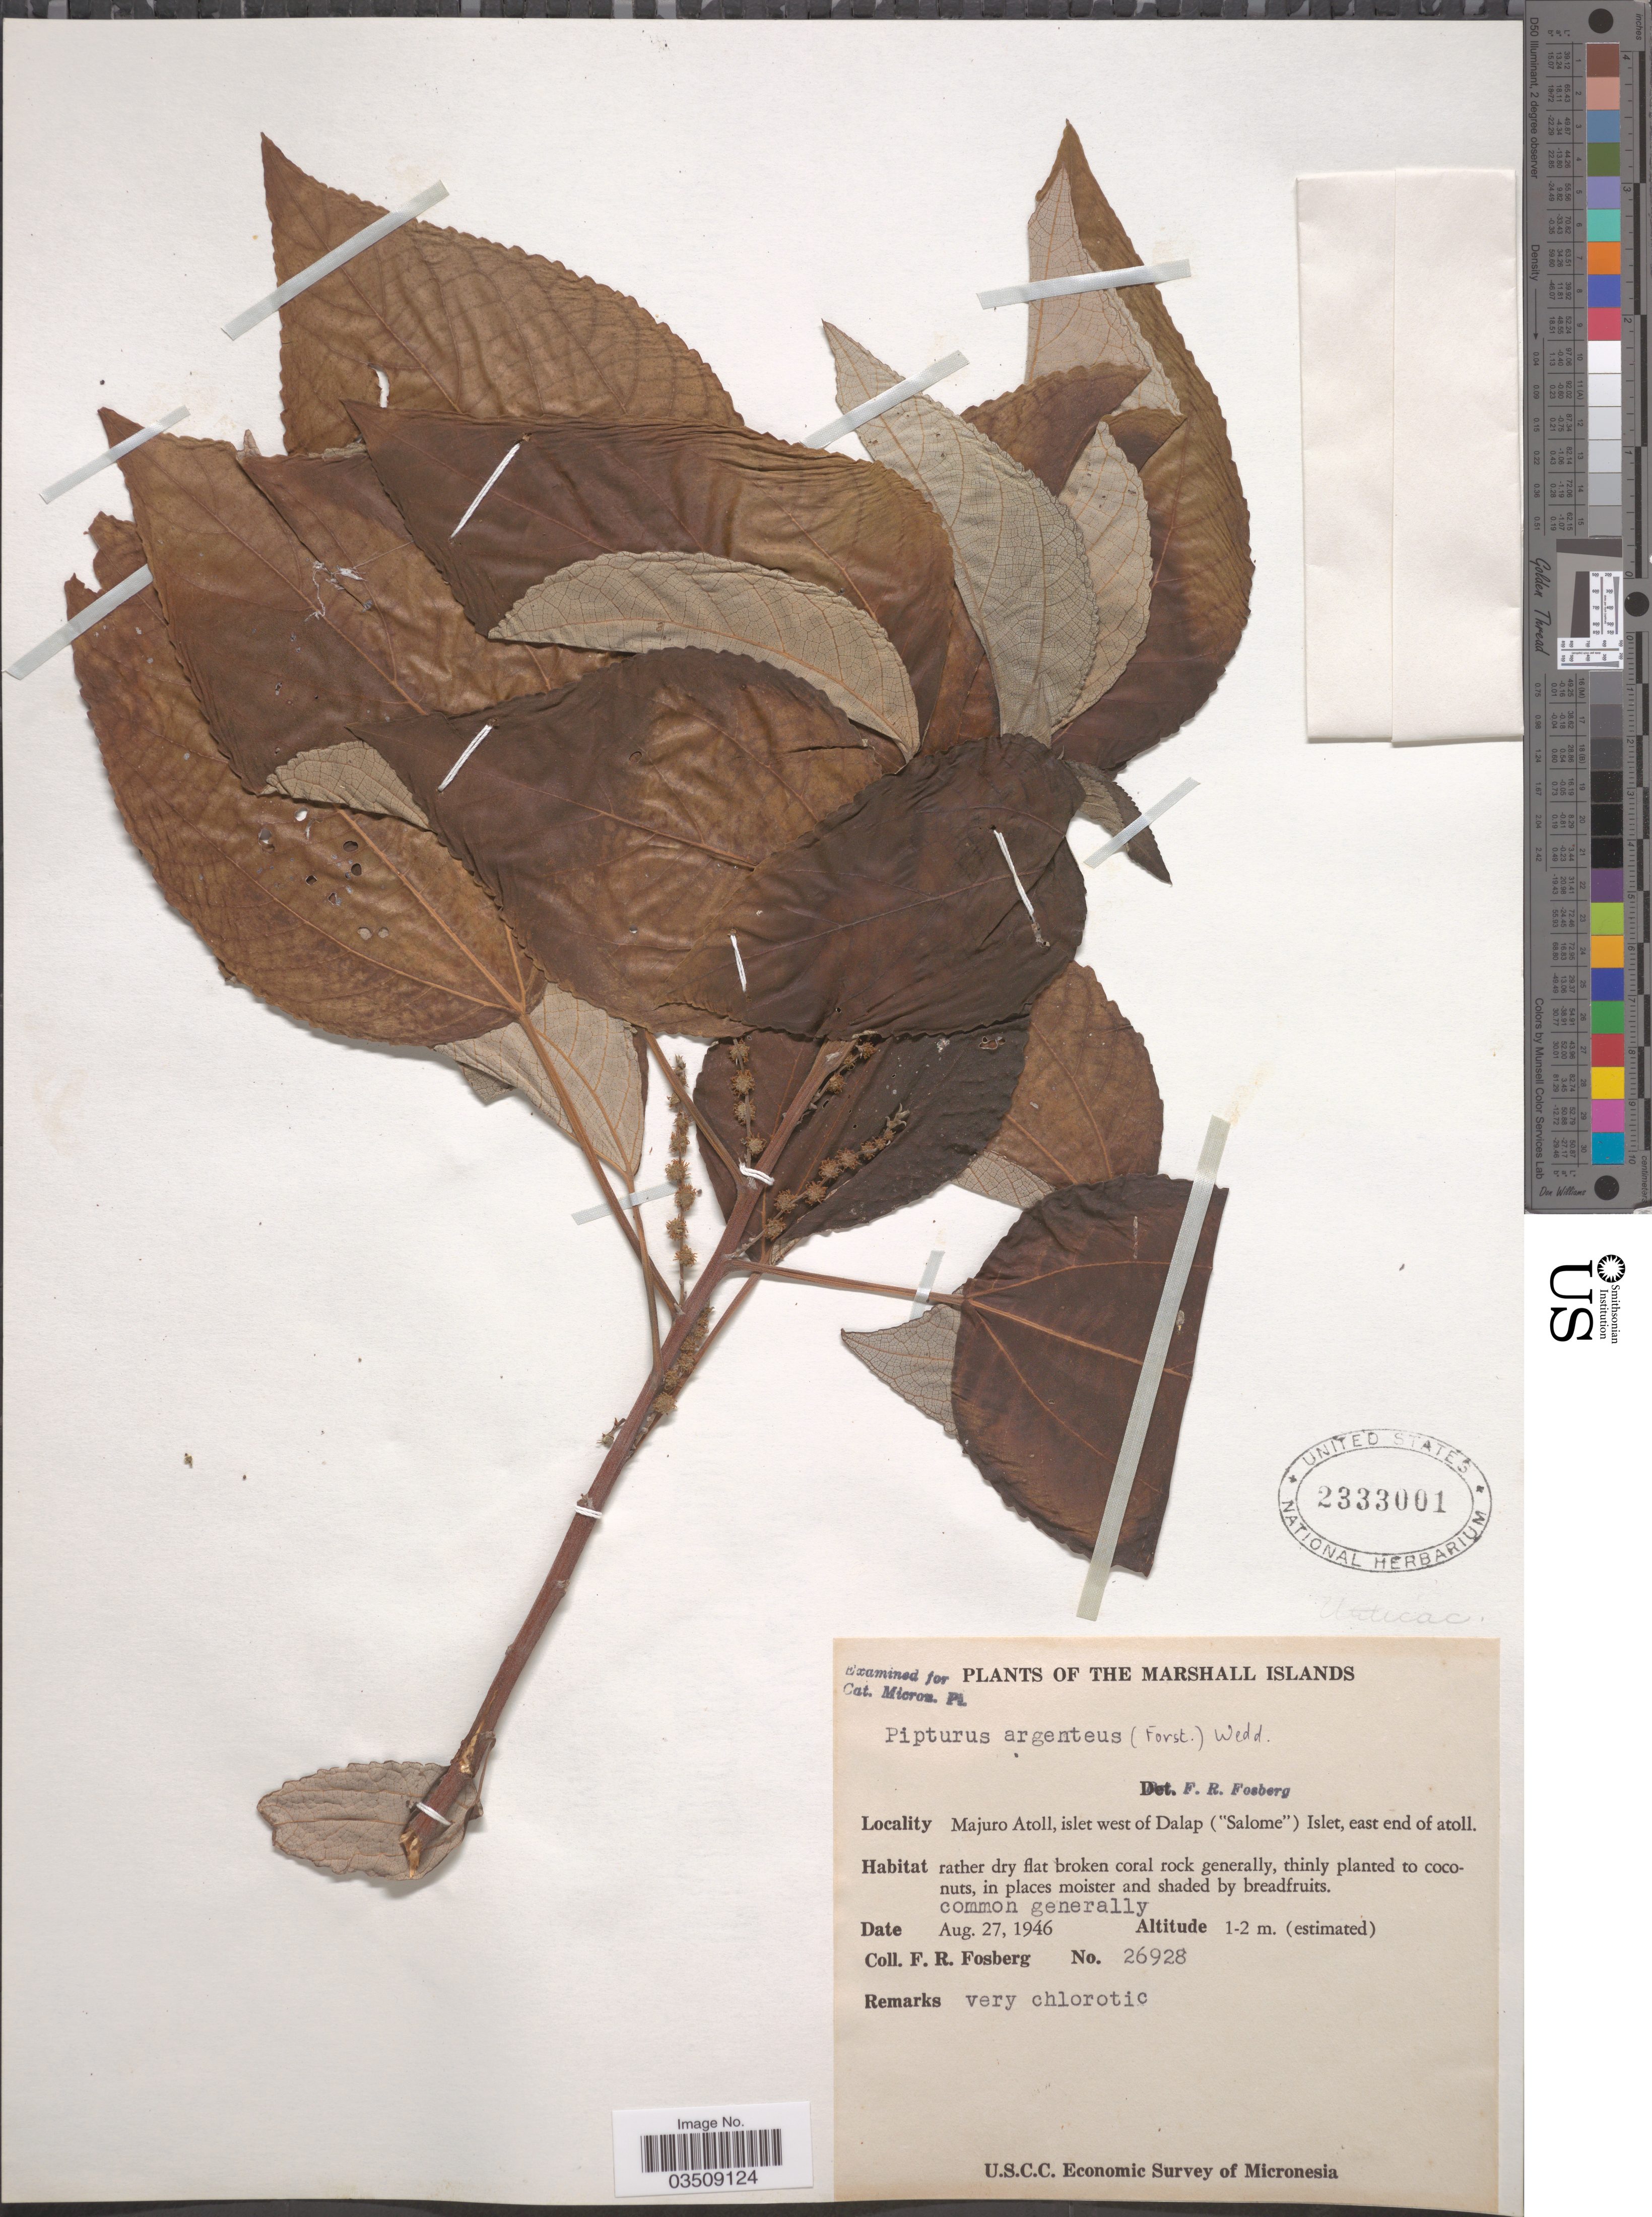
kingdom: Plantae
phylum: Tracheophyta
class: Magnoliopsida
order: Rosales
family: Urticaceae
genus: Pipturus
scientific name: Pipturus argenteus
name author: (G. Forst.) Wedd.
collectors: F. R. Fosberg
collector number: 26928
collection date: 1946-08-27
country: Marshall Islands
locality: Majuro Atoll, islet west of Dalap ("Salome") Islet, east end of atoll.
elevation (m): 1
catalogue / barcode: US 2333001